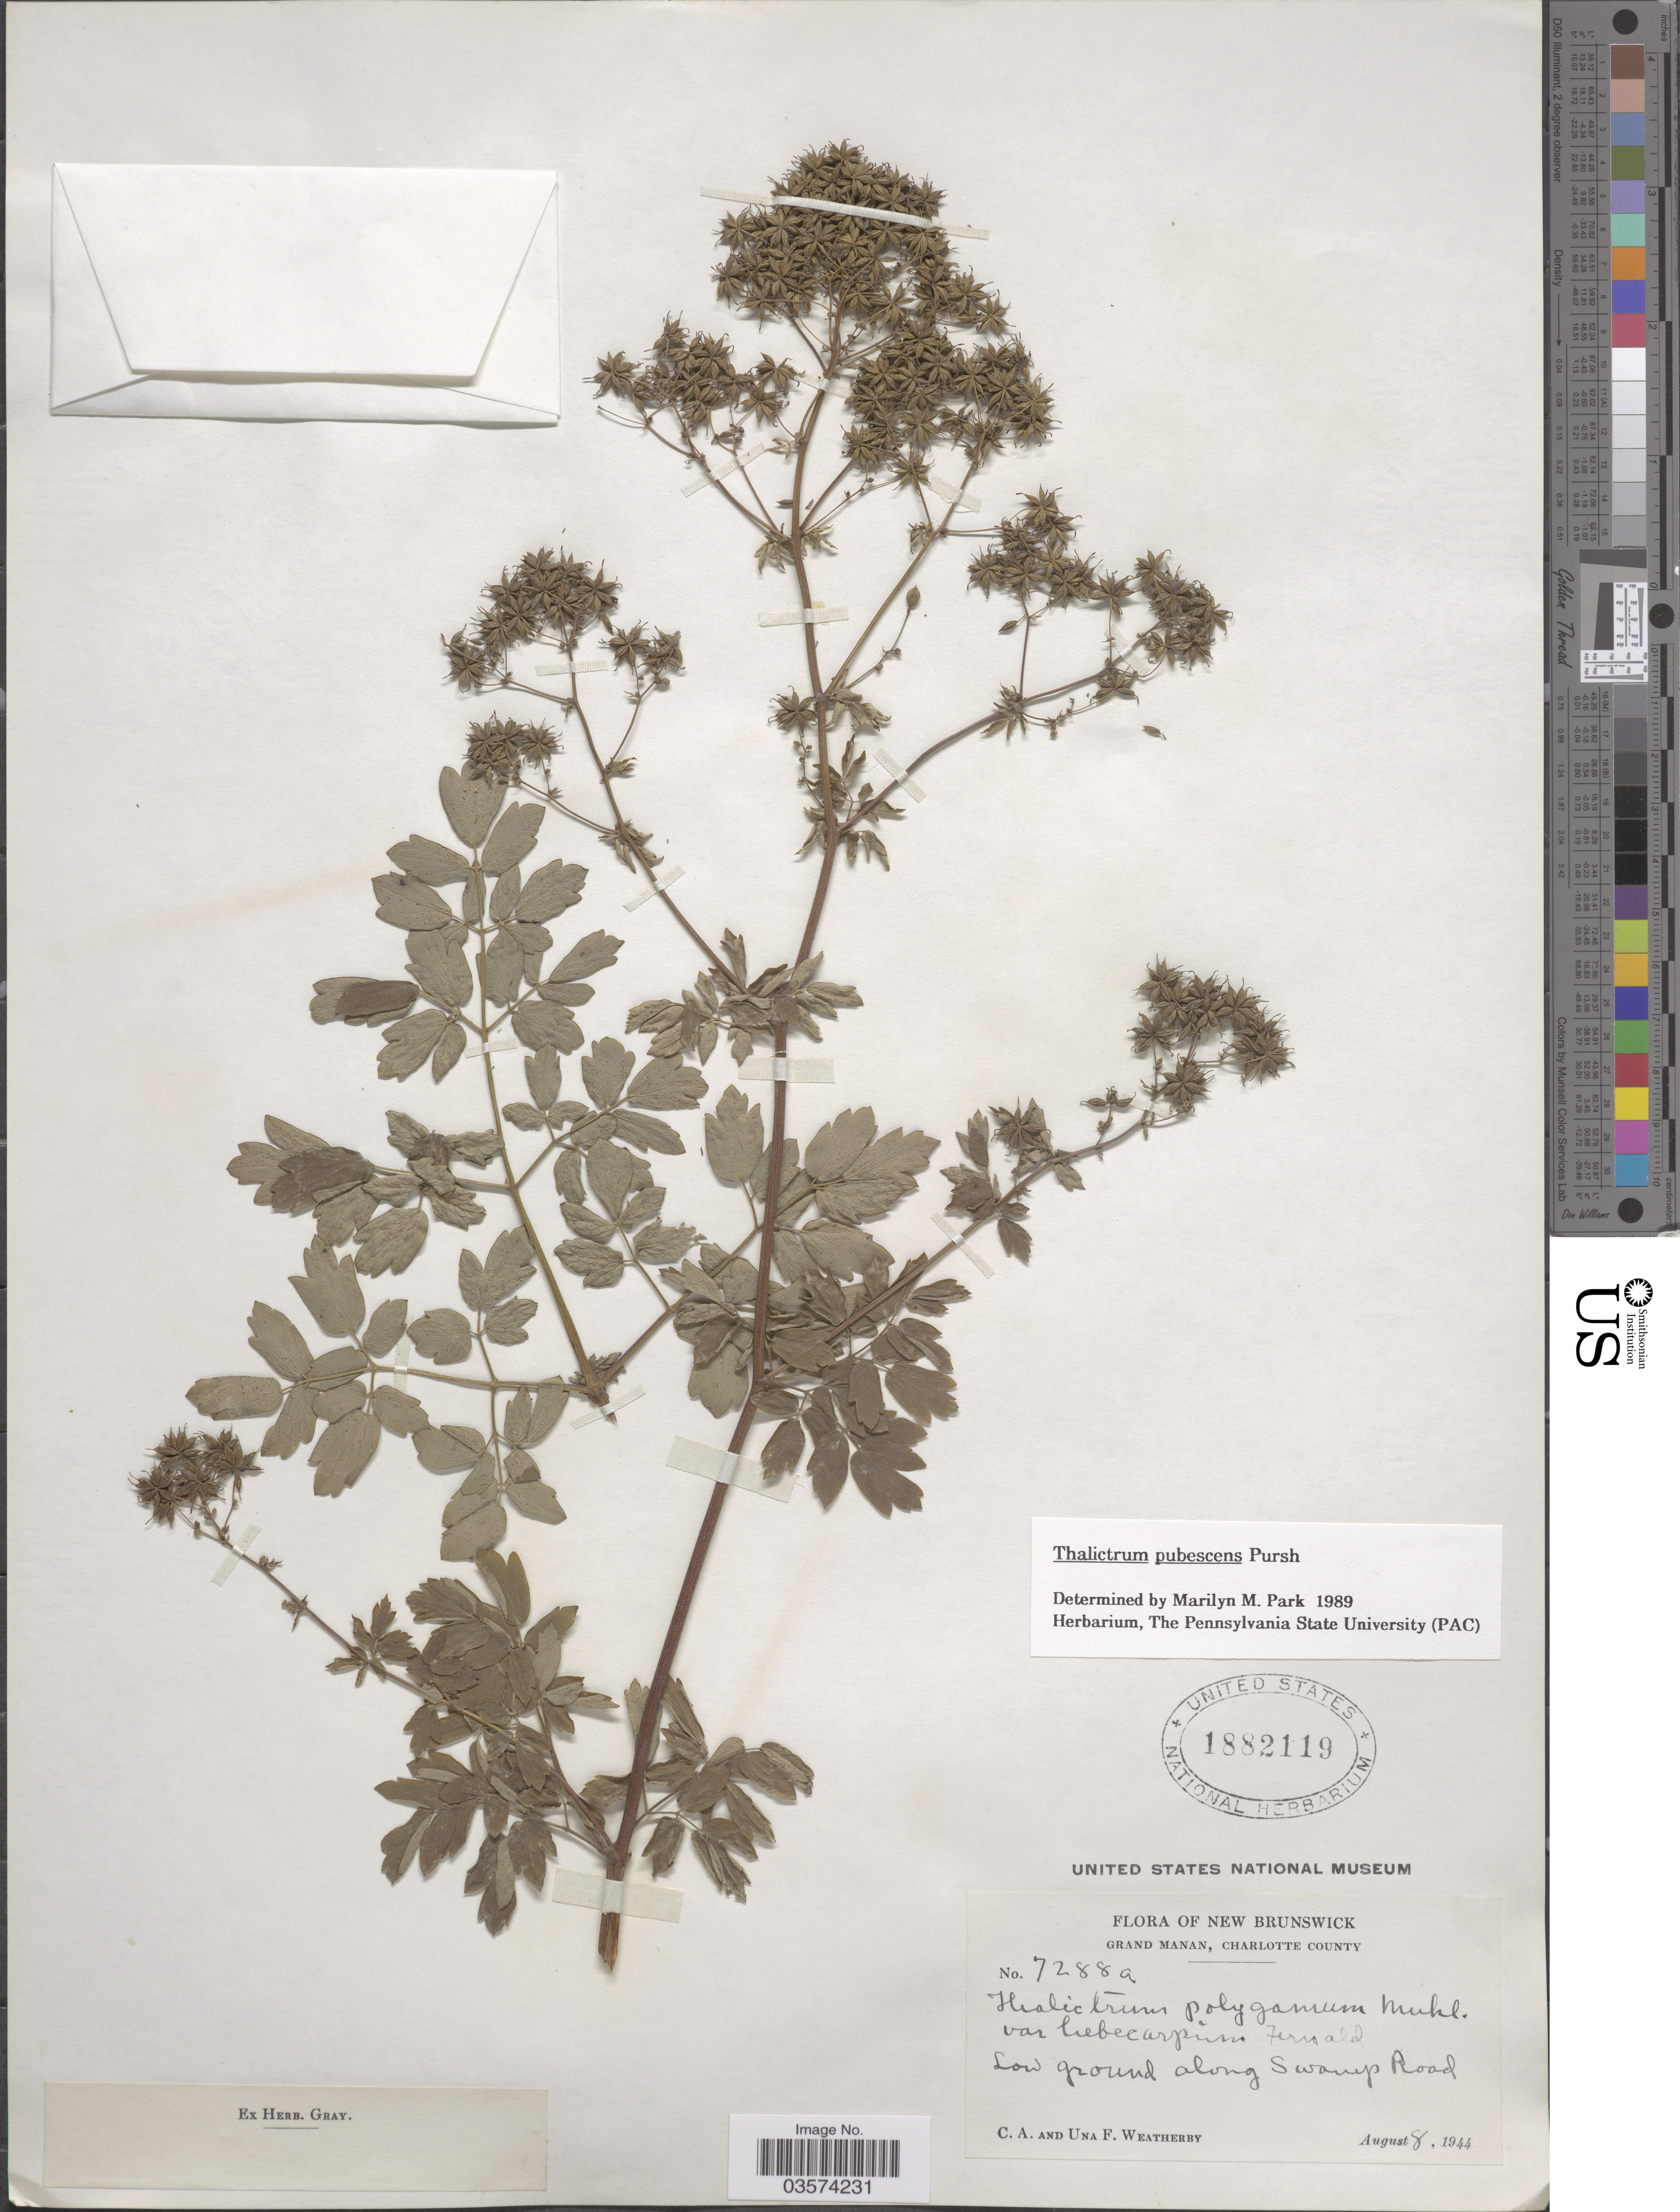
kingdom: Plantae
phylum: Tracheophyta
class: Magnoliopsida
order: Ranunculales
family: Ranunculaceae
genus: Thalictrum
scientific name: Thalictrum pubescens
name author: Pursh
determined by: Park, Marilyn Marqueen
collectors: C. A. Weatherby & U. Weatherby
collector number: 7288a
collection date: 1944-08-08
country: Canada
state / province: New Brunswick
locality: Grand Manan, Charlotte County. Low ground along Swamp Road.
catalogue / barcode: US 1882119